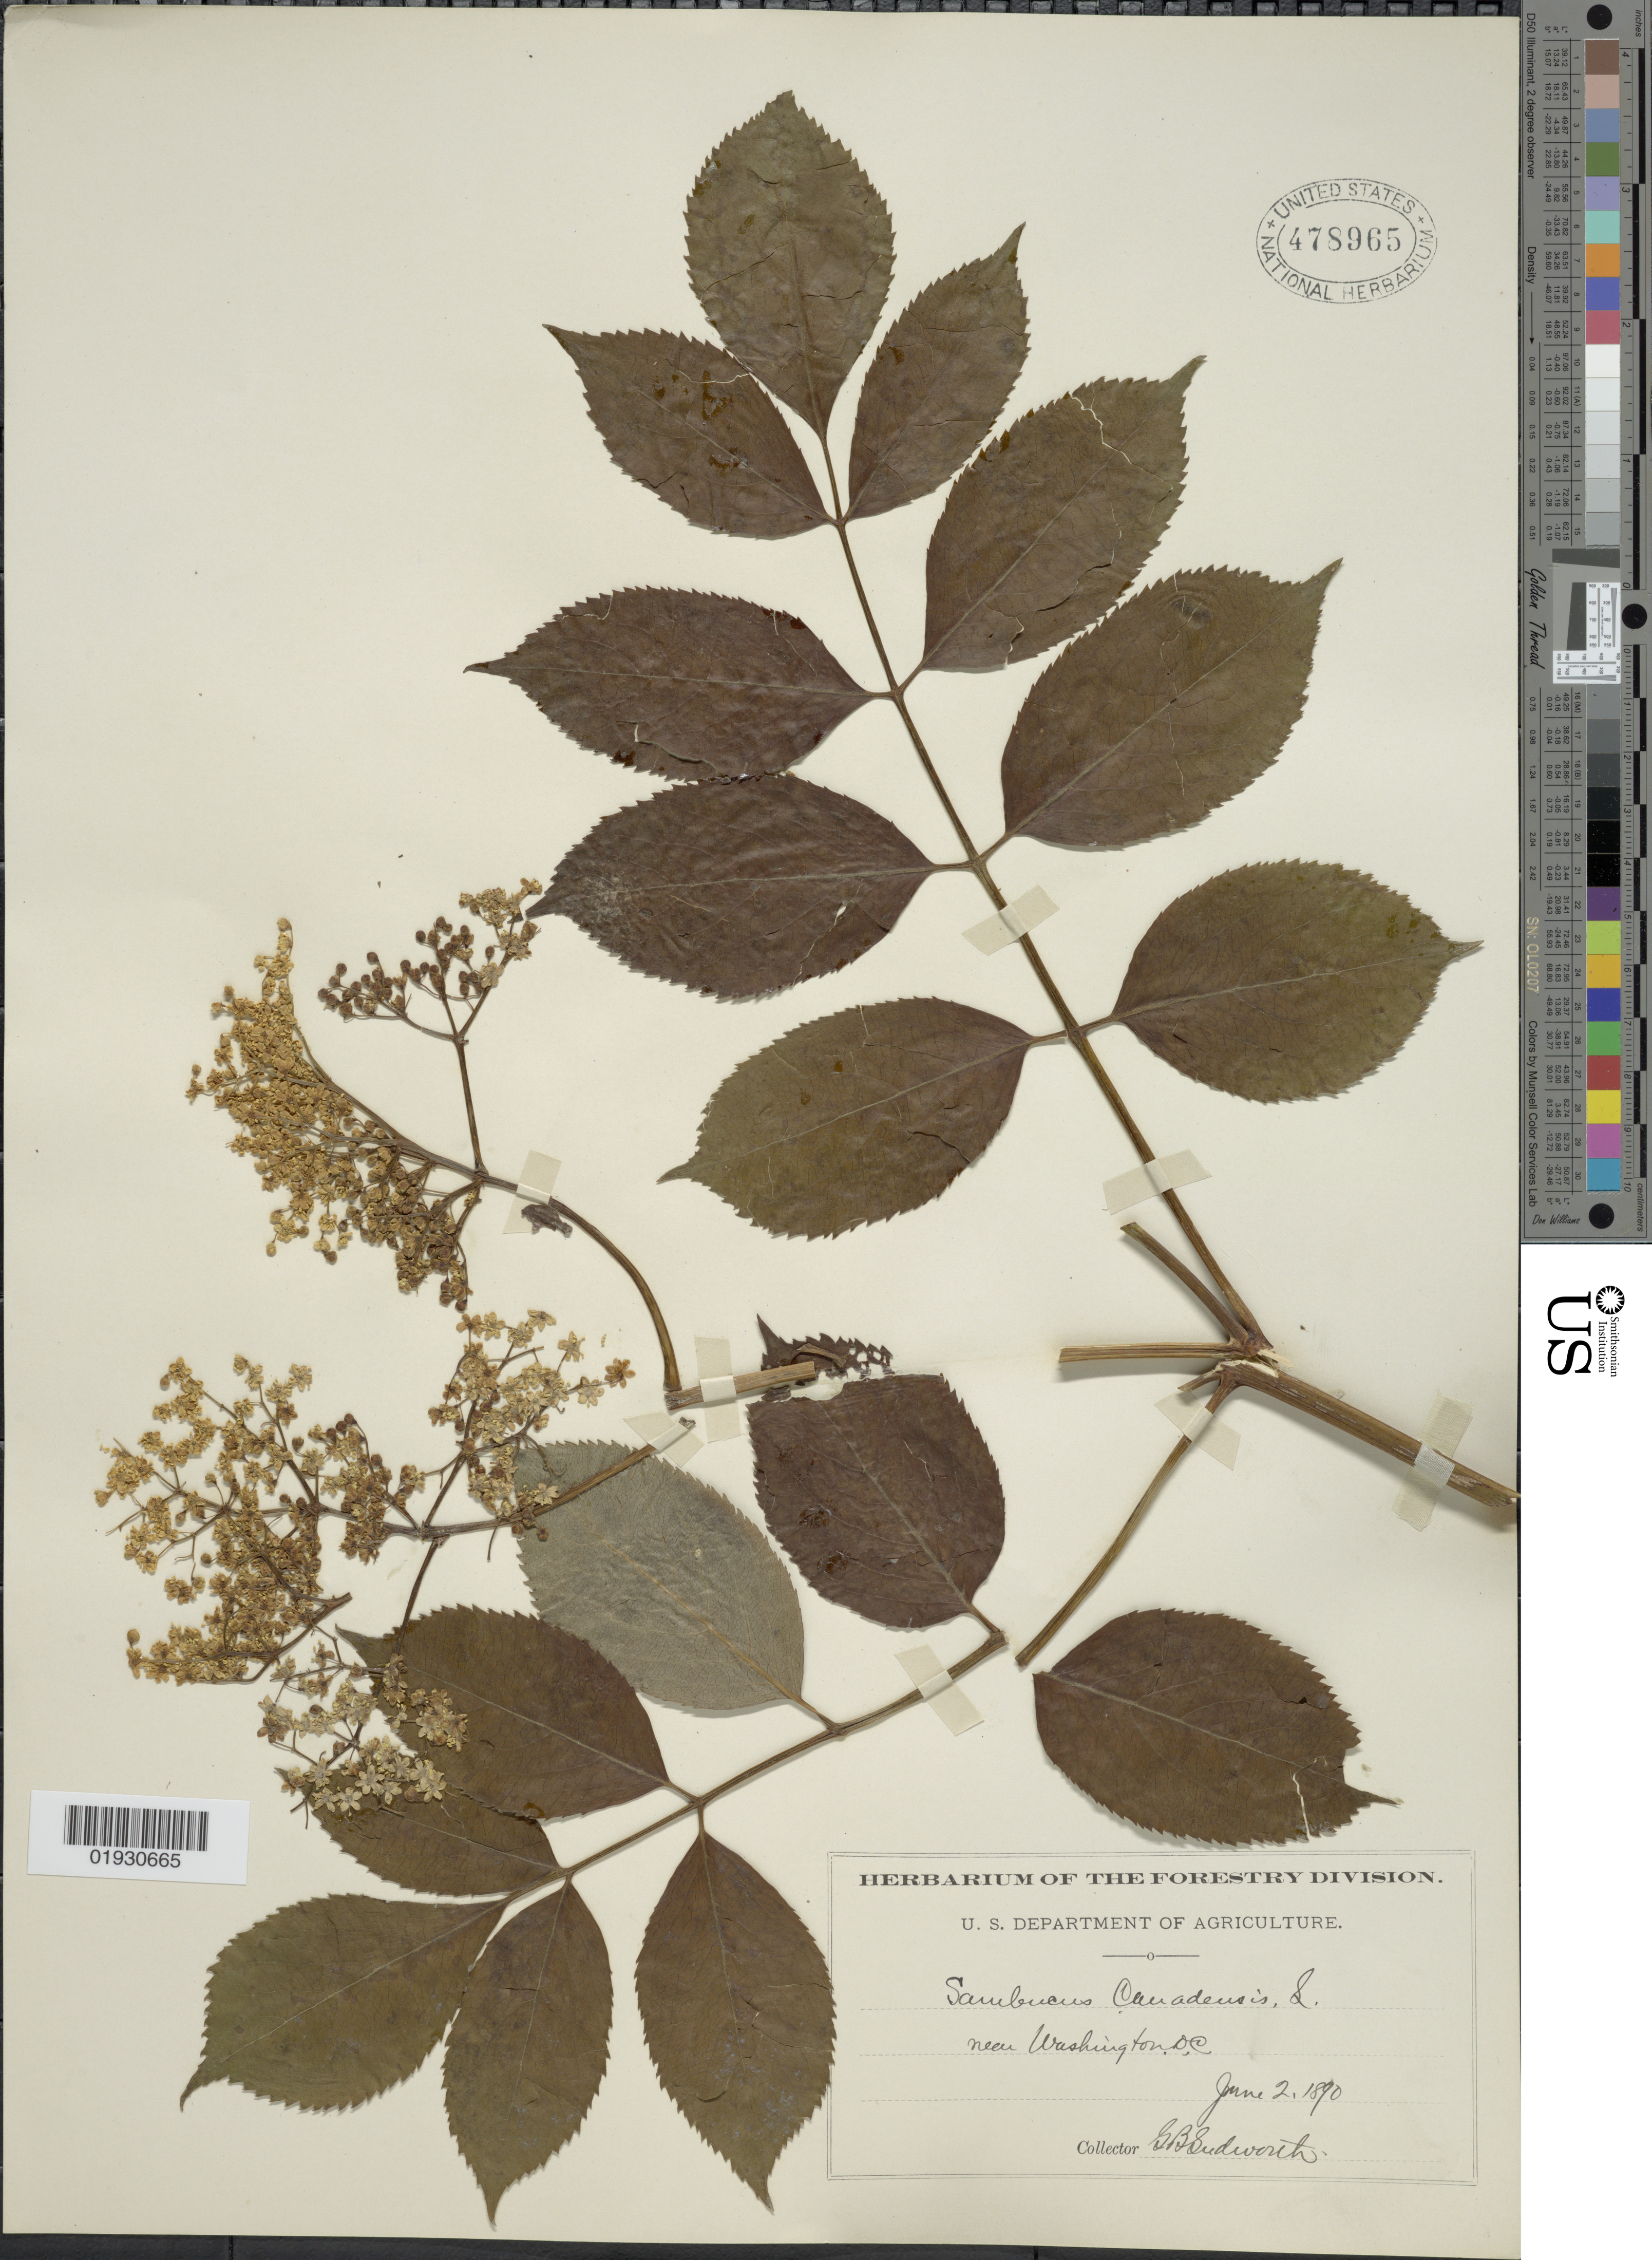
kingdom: Plantae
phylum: Tracheophyta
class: Magnoliopsida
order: Dipsacales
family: Viburnaceae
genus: Sambucus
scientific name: Sambucus canadensis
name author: L.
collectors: G. B. Sudworth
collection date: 1890-06-02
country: United States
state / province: District of Columbia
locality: Near Washington DC.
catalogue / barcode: US 478965